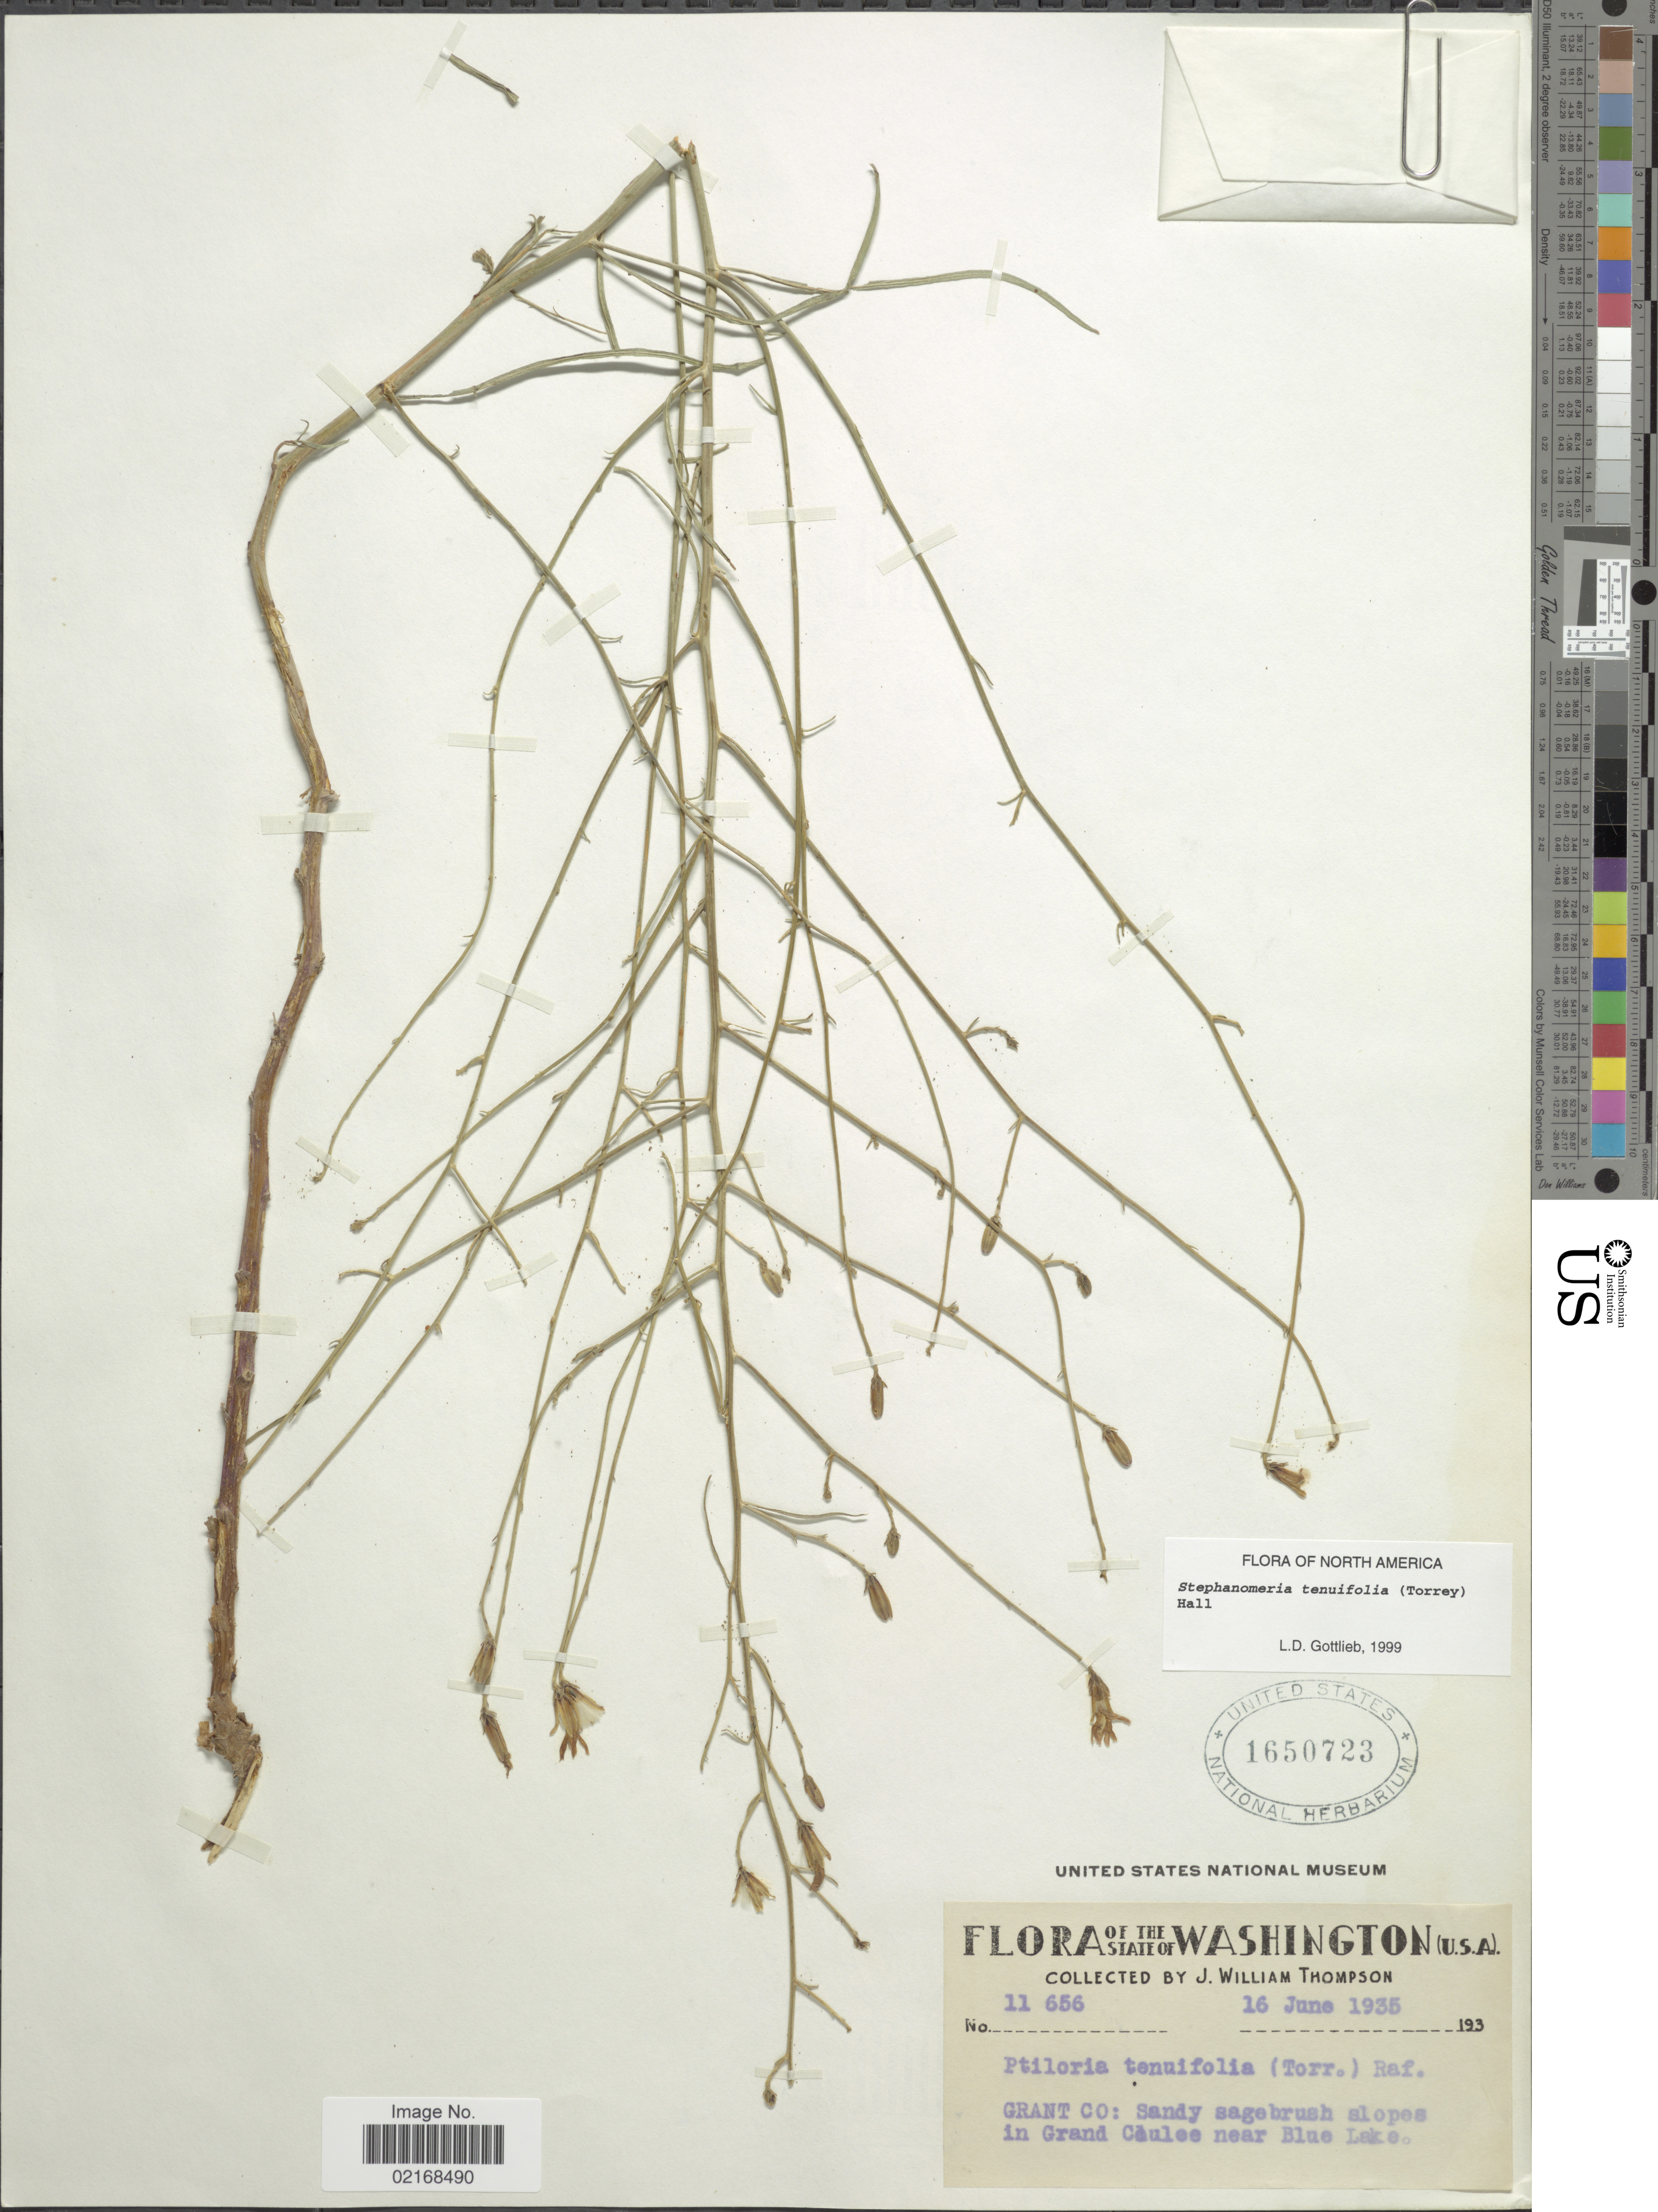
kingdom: Plantae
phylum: Tracheophyta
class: Magnoliopsida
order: Asterales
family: Asteraceae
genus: Stephanomeria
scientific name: Stephanomeria tenuifolia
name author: (Torr.) H.M. Hall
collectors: J. W. Thompson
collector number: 11656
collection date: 1935-06-16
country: United States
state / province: Washington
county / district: Grant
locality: The State of Washington, Grant Co.: Sandy sagebrush slopes in Grand Caulee near Blue Lake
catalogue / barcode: US 1650723